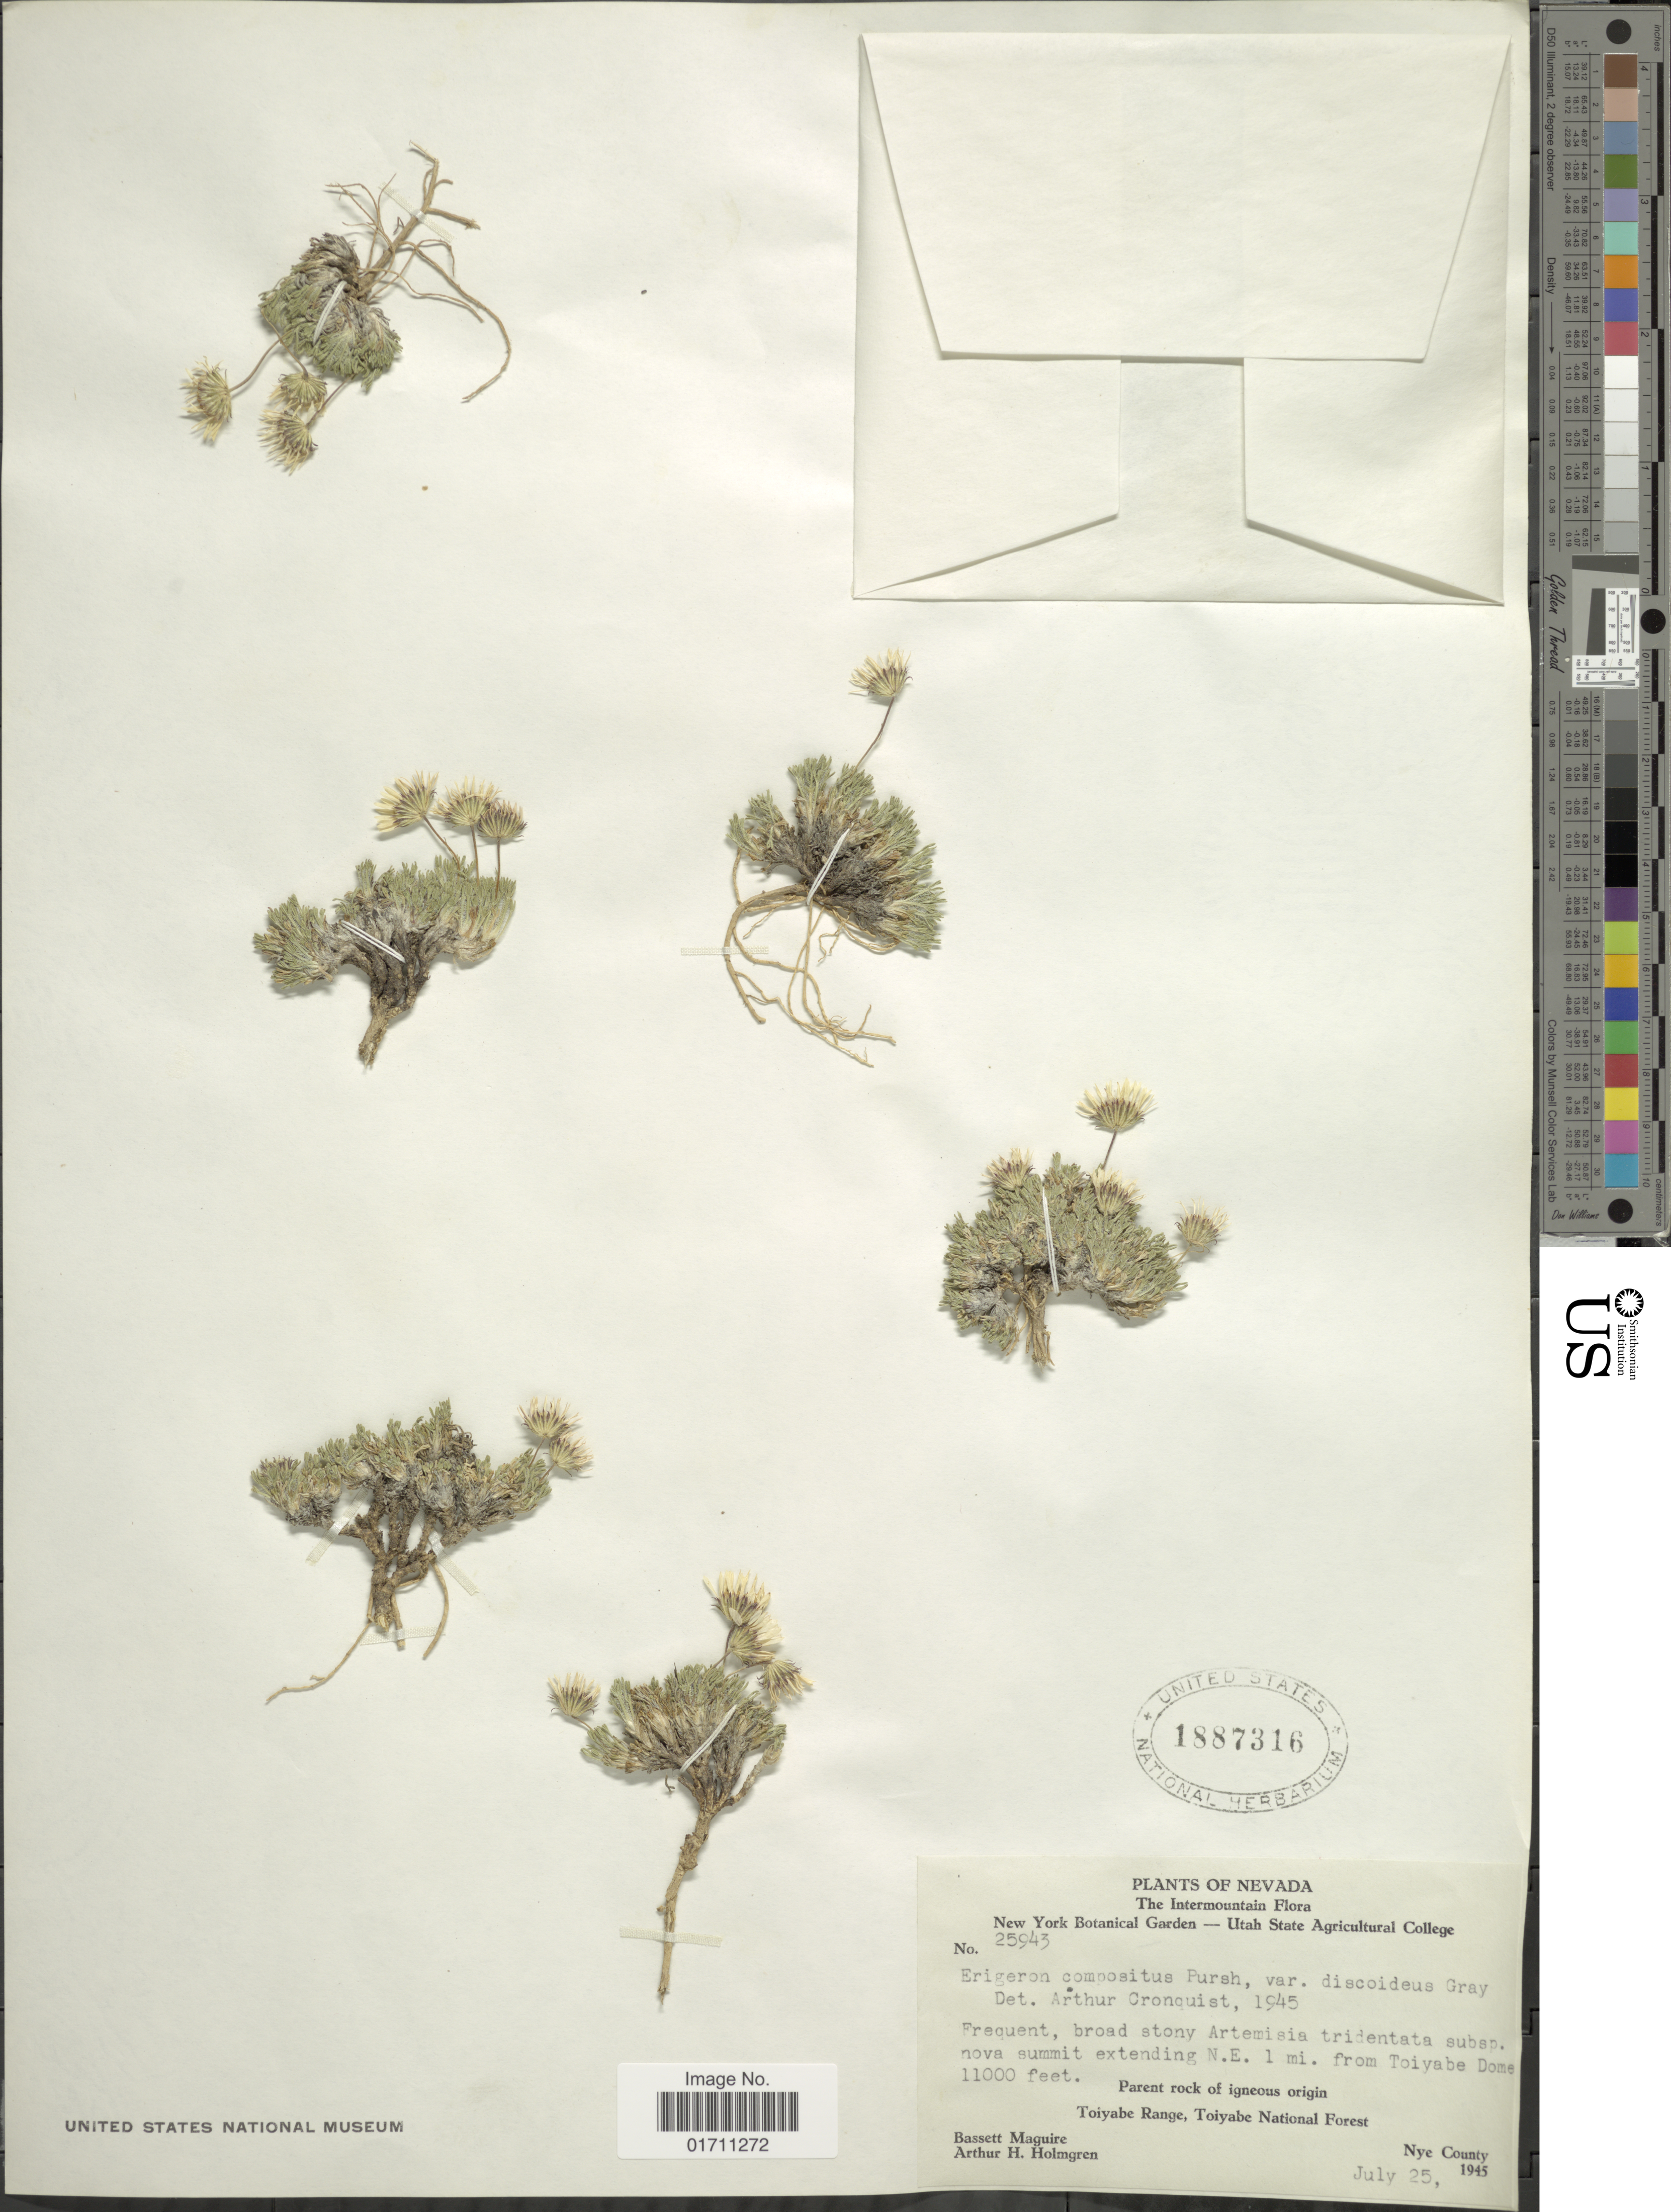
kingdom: Plantae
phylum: Tracheophyta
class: Magnoliopsida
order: Asterales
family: Asteraceae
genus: Erigeron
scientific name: Erigeron compositus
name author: Pursh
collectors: B. Maguire & A. H. Holmgren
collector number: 25943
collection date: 1945-07-25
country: United States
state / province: Nevada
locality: The Intermountain, Frequent, broad stony Artemisia tridentata subsp. nova summit extending N.E. 1 mi. from Toiyaba Dome, Parent rock of igneous origin Toiyabe Range, Toiyabe National Forest, Nye County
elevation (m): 3353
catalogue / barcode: US 1887316